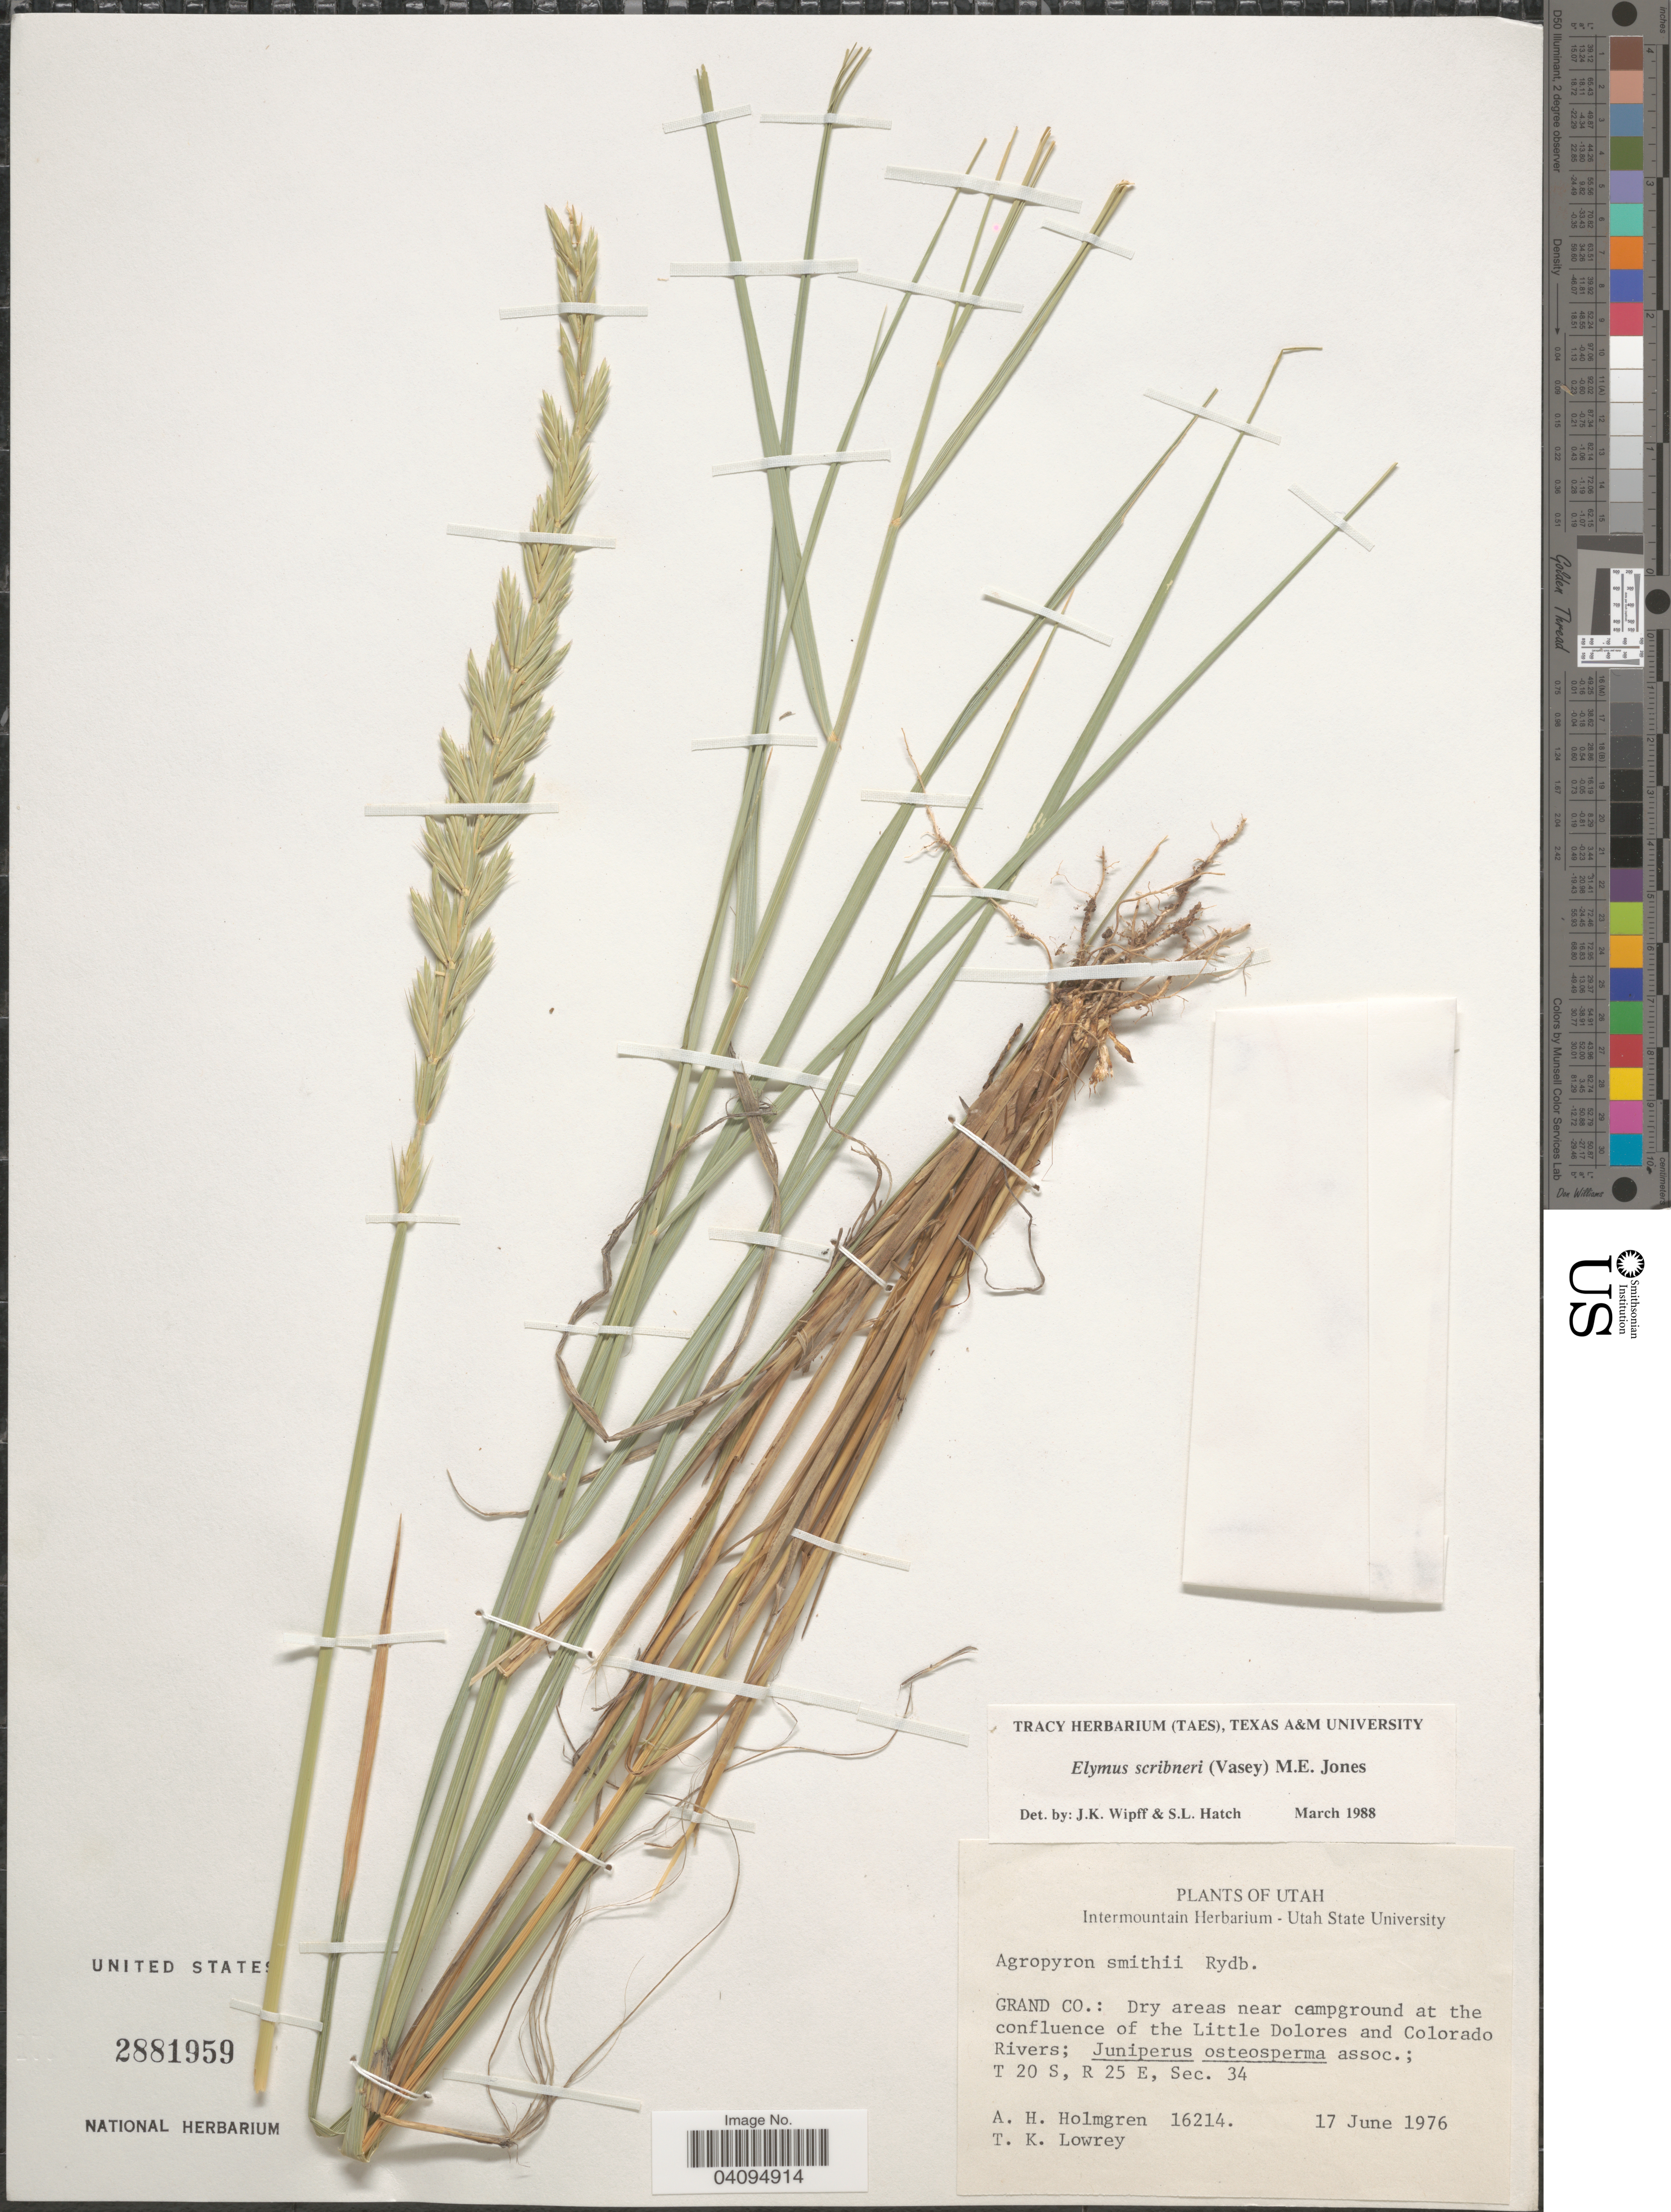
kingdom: Plantae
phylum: Tracheophyta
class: Liliopsida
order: Poales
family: Poaceae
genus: Elymus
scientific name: Elymus scribneri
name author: (Vasey) M.E. Jones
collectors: A. H. Holmgren & T. Lowrey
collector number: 16214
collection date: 1976-06-17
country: United States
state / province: Utah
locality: Grand Co.: Dry areas near campground at the confluence of the Little Dolores and Colorado Rivers; T 20 S, R 25 E, Sec. 34.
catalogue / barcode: US 2881959